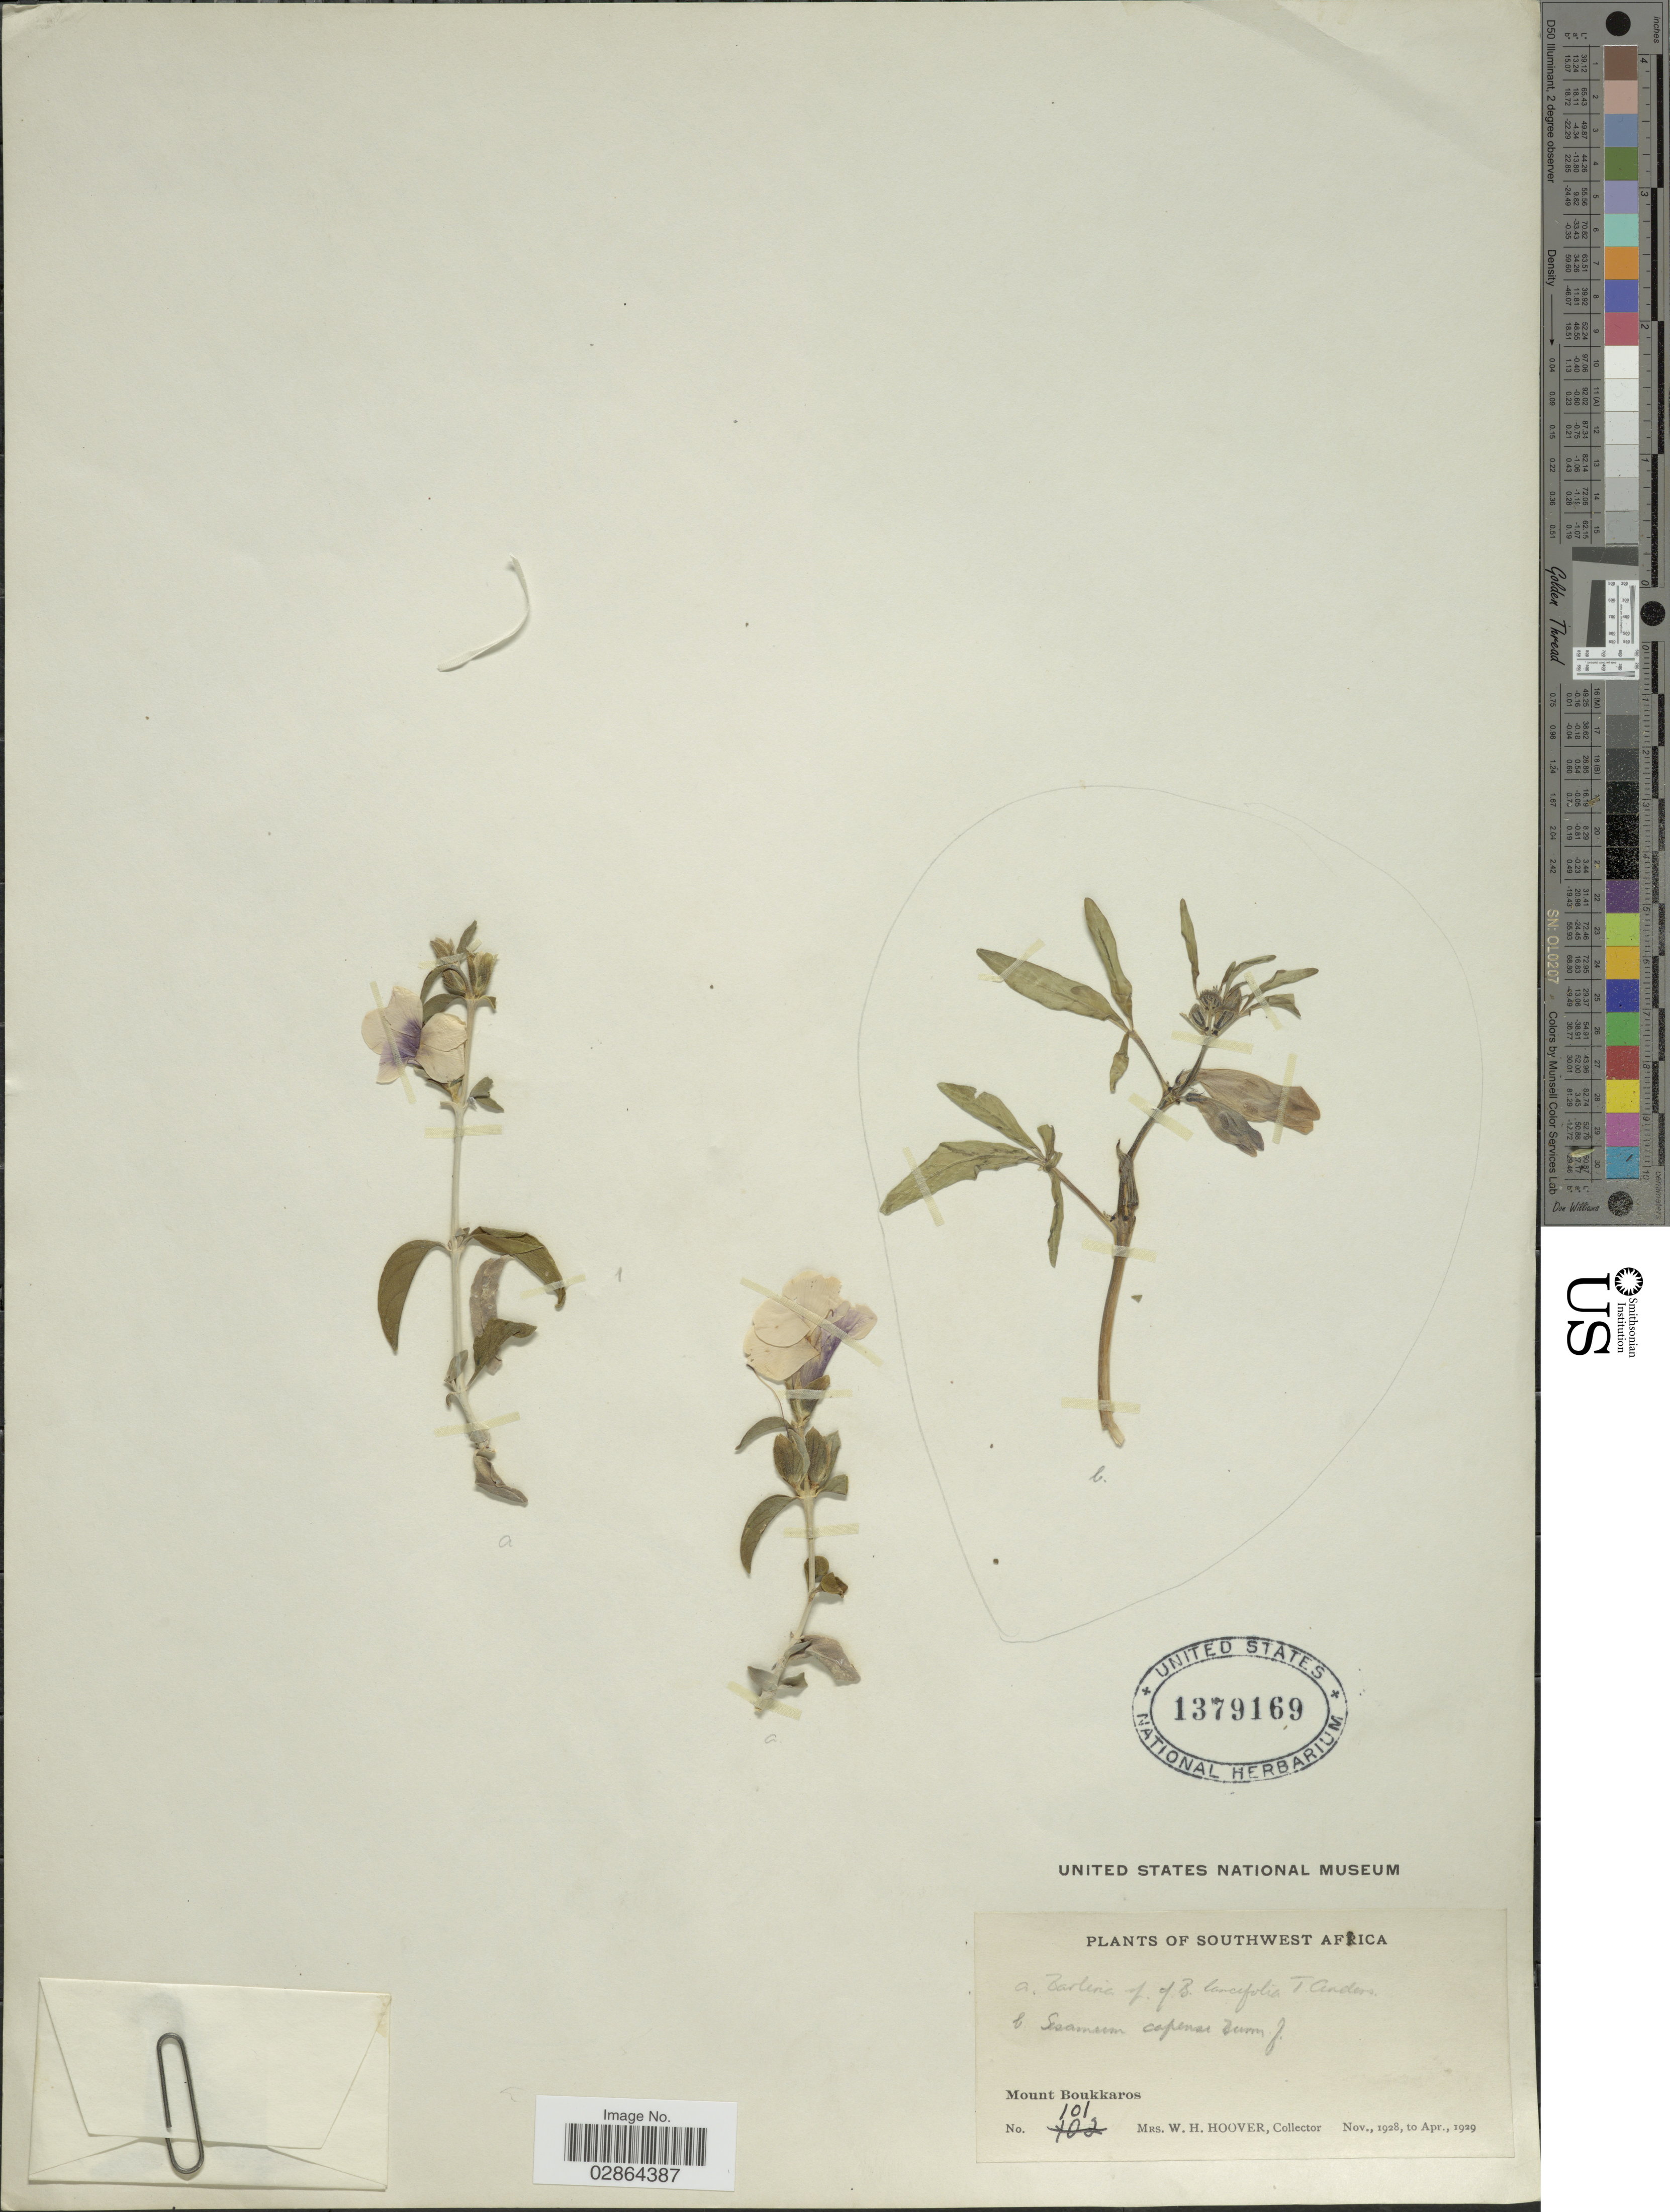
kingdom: Plantae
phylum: Tracheophyta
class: Magnoliopsida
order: Lamiales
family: Acanthaceae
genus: Barleria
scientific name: Barleria lancifolia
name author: T. Anderson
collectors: W. H. Hoover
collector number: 101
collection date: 1928-11/1929-04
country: Namibia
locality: Southwest Africa. Mount Boukkaros.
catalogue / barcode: US 1379169